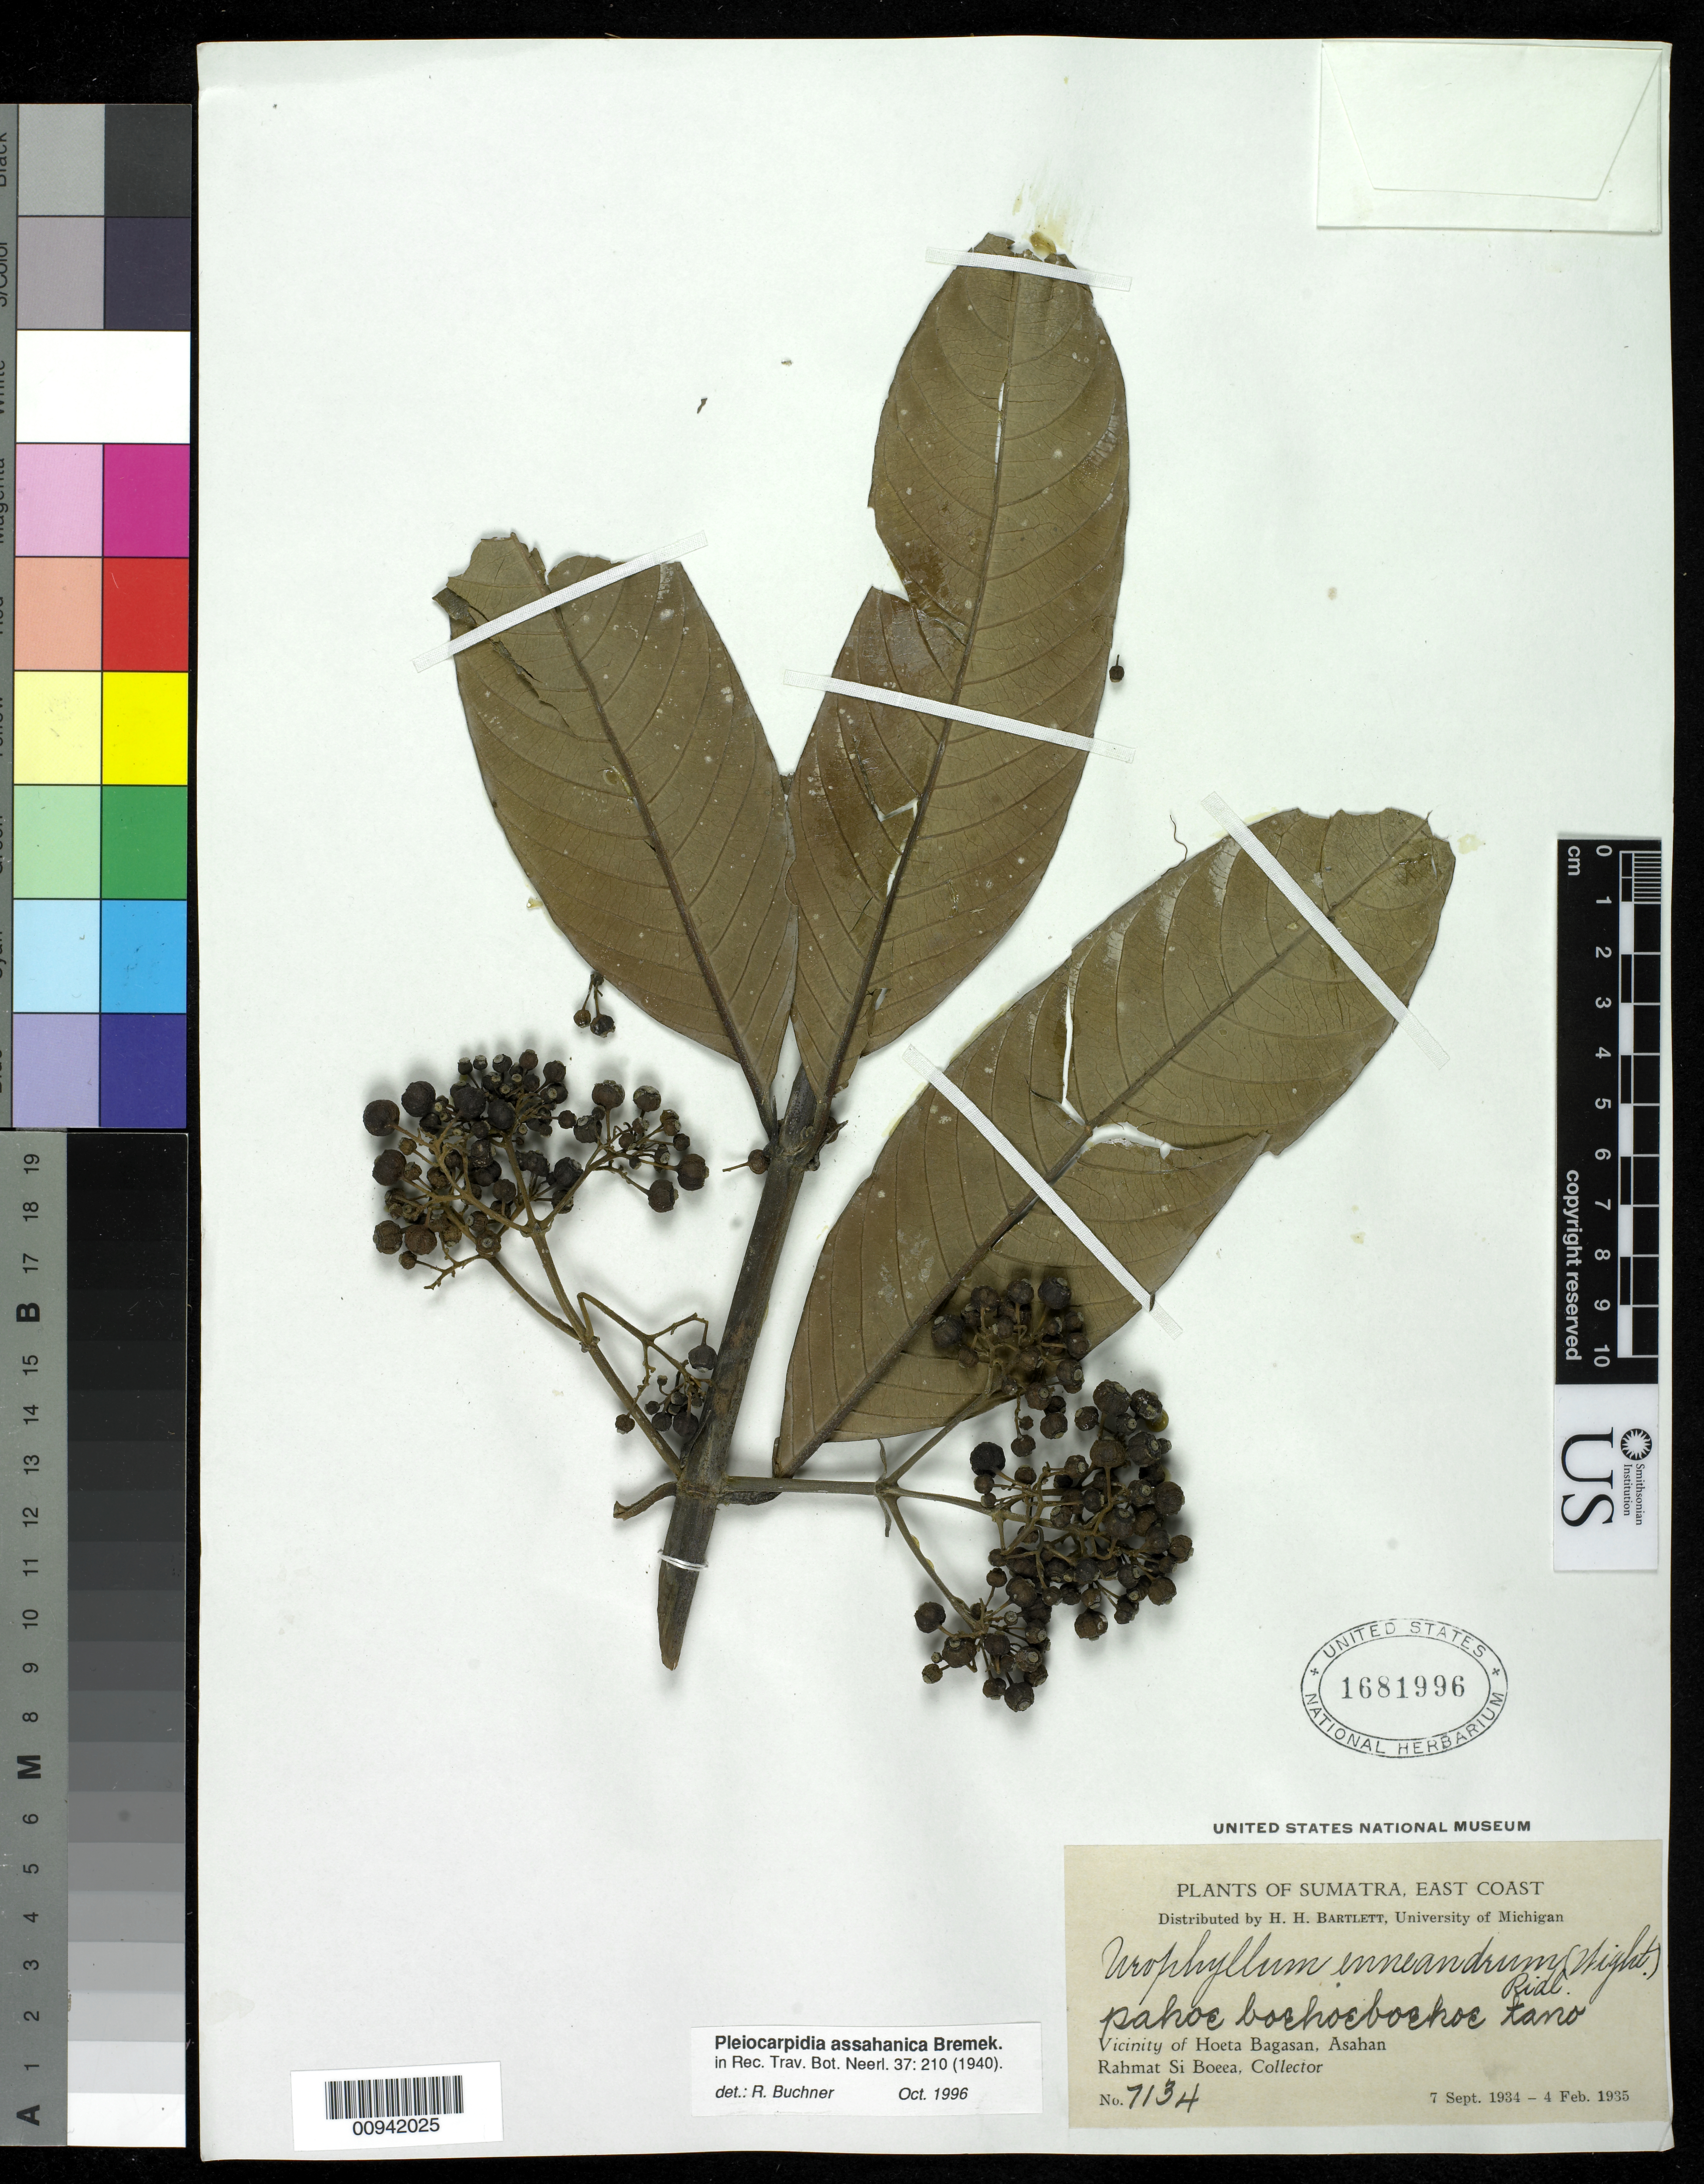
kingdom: Plantae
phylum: Tracheophyta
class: Magnoliopsida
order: Gentianales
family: Rubiaceae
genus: Pleiocarpidia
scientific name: Pleiocarpidia assahanica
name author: Bremek.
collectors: Rahmat Si Boeea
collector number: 7134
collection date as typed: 07 Sep 1934 to 04 Feb 1935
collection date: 1934-09-07/1935-02-04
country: Indonesia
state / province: Sumatra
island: Sumatra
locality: (East Coast) Vicinity of Hoeta Bagasan, Asahan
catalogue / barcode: US 1681996